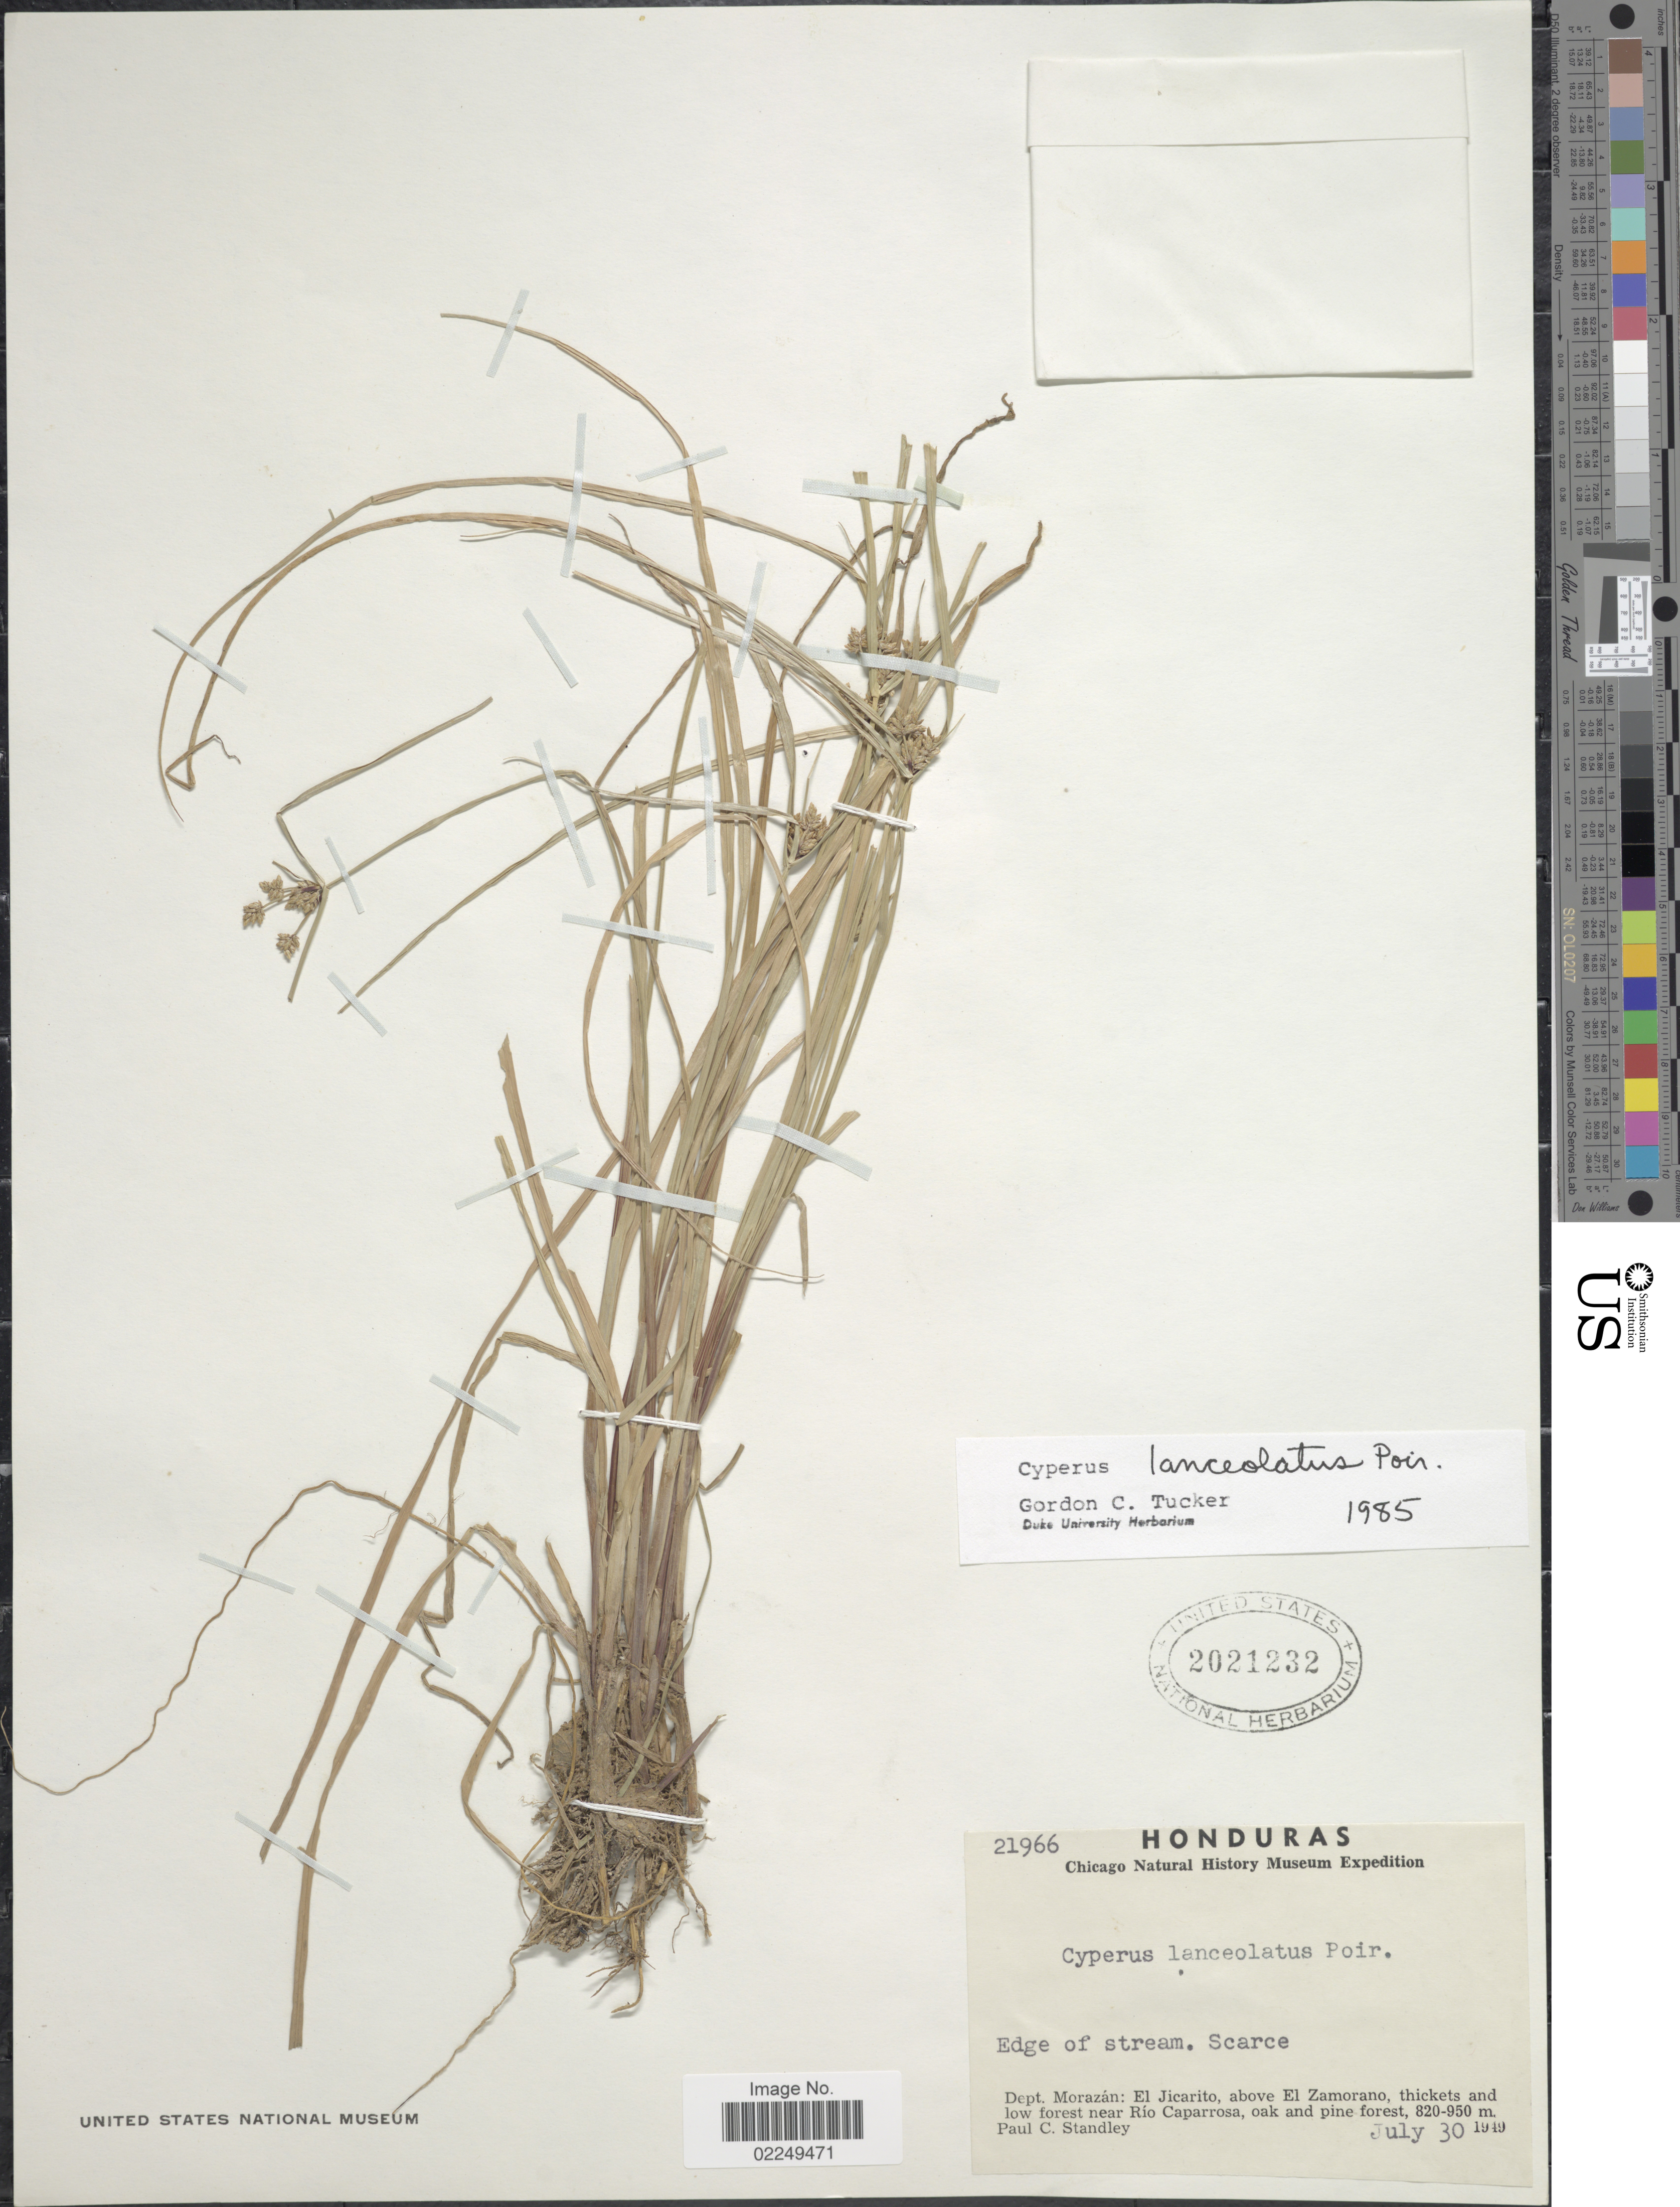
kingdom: Plantae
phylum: Tracheophyta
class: Liliopsida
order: Poales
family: Cyperaceae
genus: Cyperus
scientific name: Cyperus lanceolatus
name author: Poir.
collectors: P. C. Standley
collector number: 21966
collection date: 1949-07-30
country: Honduras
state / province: Fco. Morazán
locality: Dept. Morazan: El Jicarito: El Jicarito, above El Zamorano, thickets and low forest near Rio Caparrosa, oak and pine forest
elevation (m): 820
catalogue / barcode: US 2021232